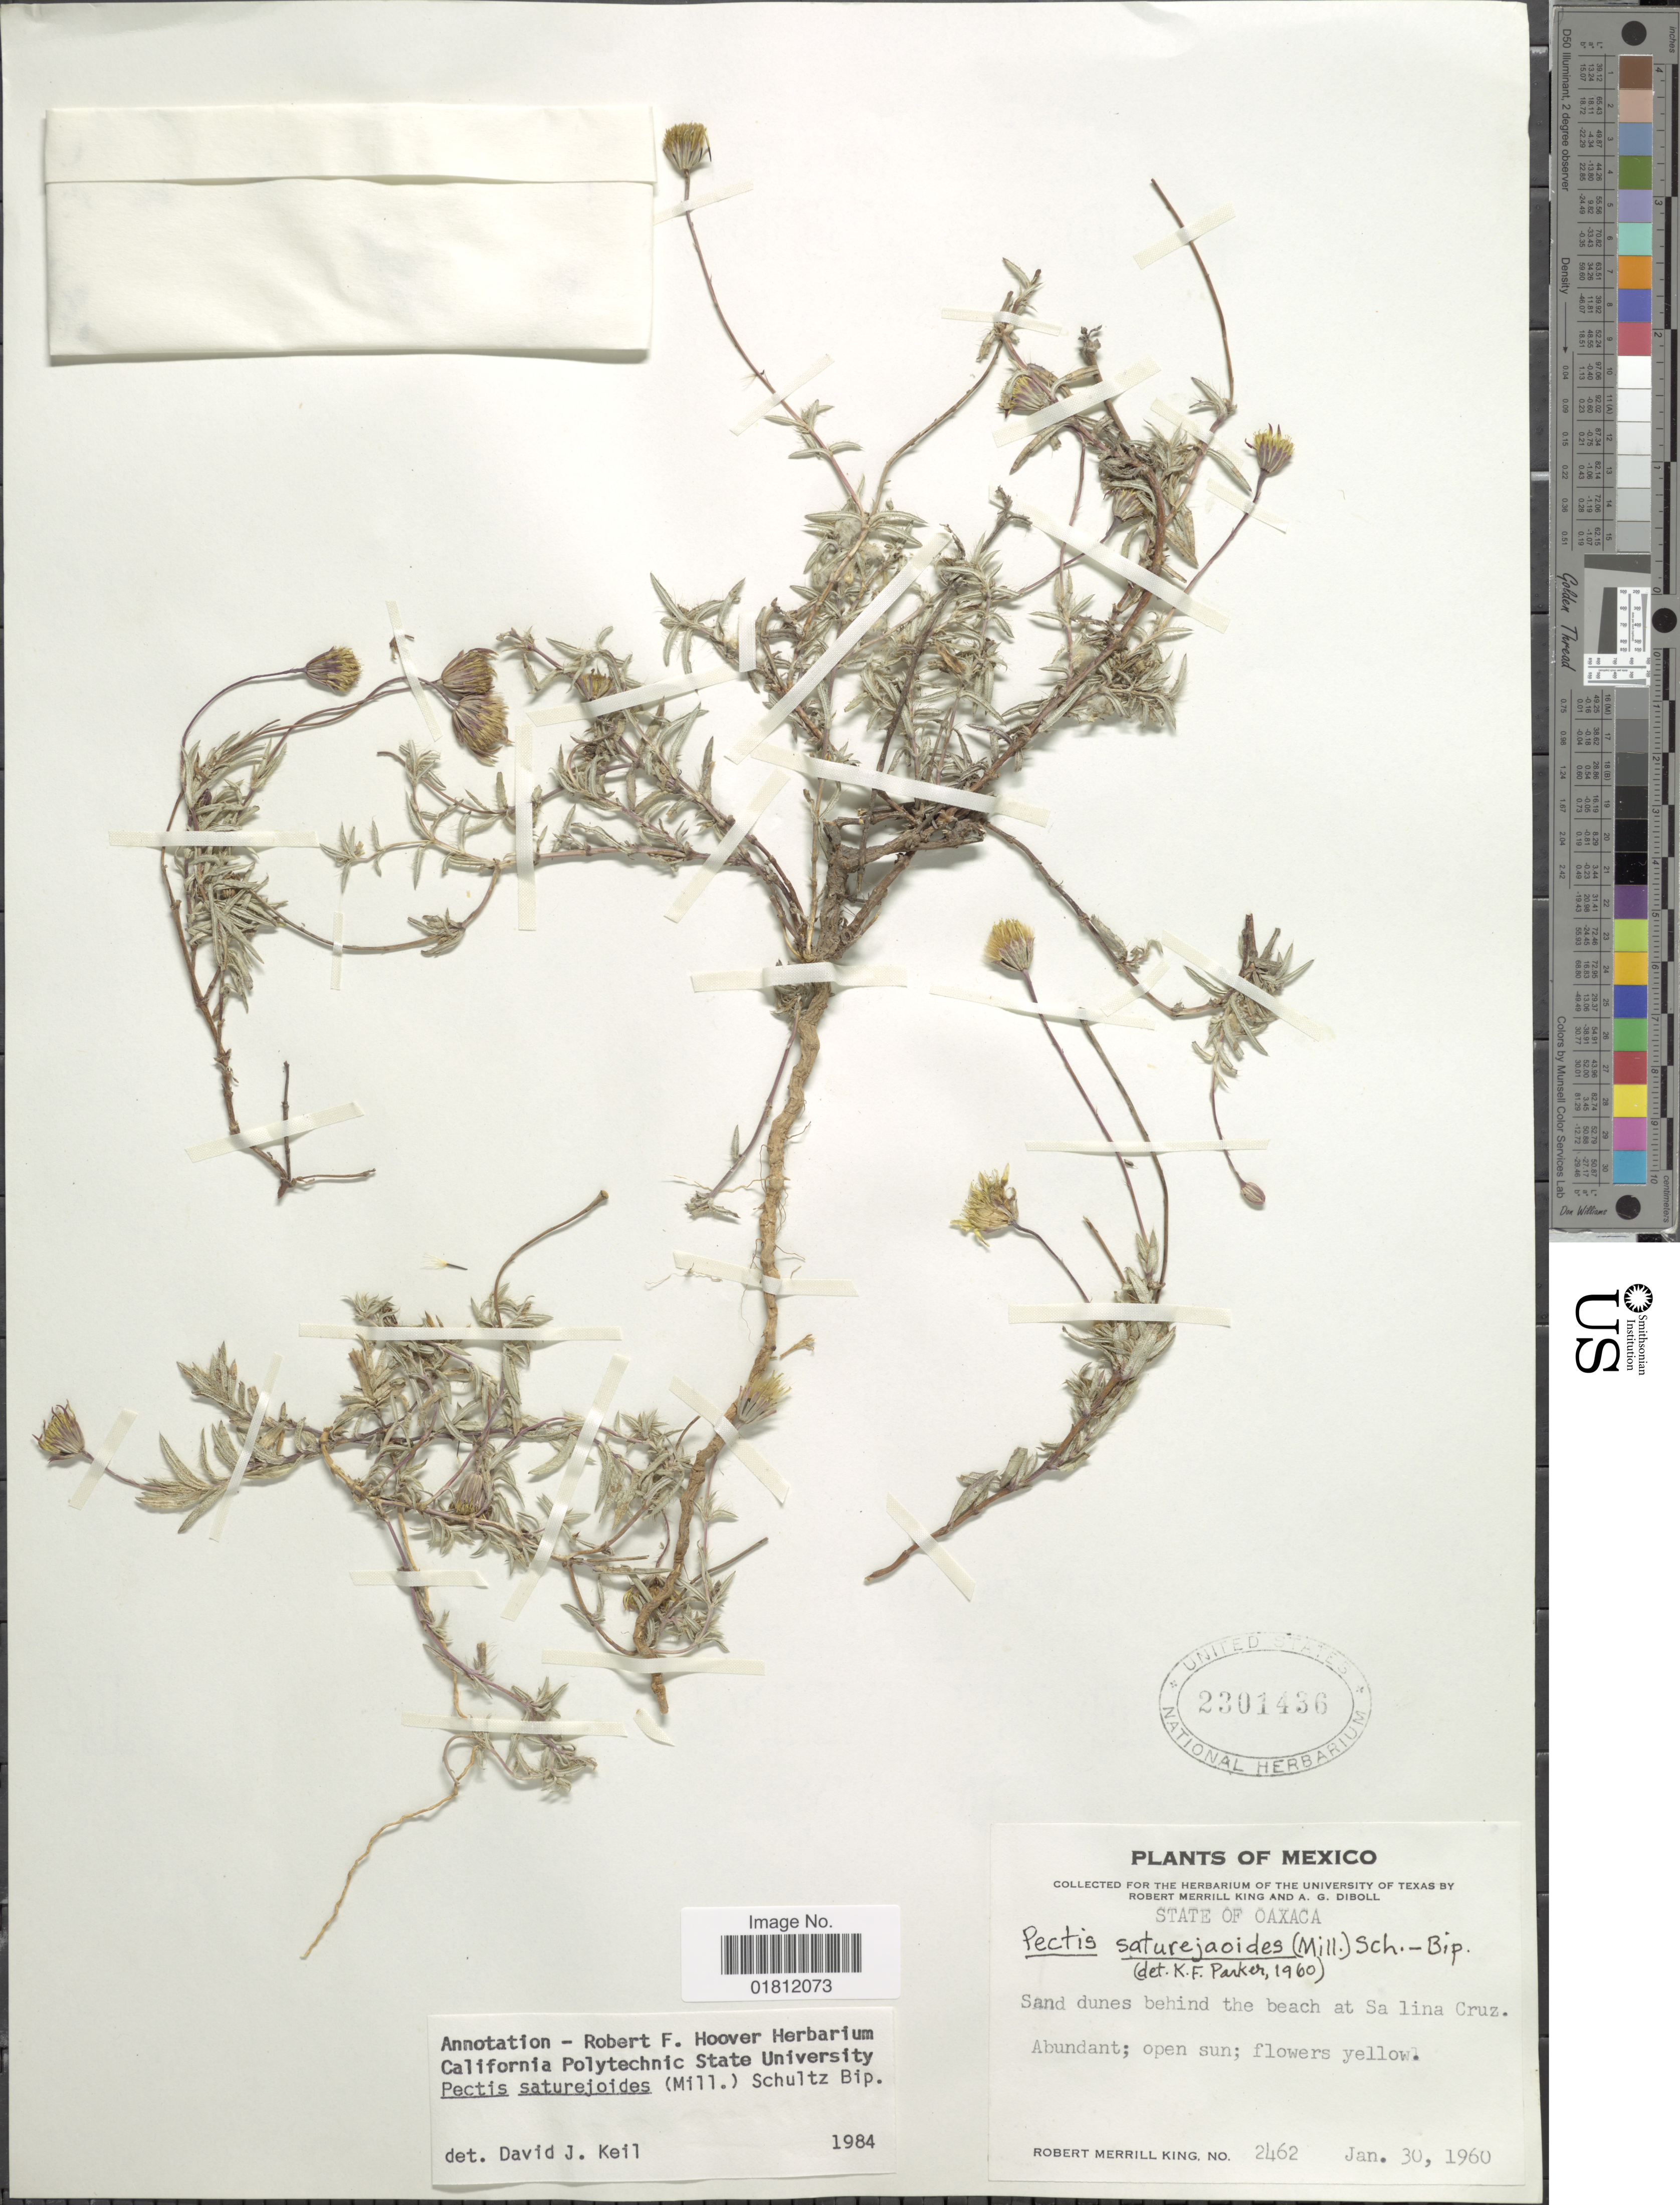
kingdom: Plantae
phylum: Tracheophyta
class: Magnoliopsida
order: Asterales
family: Asteraceae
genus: Pectis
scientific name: Pectis saturejoides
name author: (Mill.) Sch. Bip.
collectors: R. M. King & A. Diboll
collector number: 2462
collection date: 1960-01-30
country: Mexico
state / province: Oaxaca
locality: State of Oaxaca. Sand dunes behind the beach at Sa lina Cruz.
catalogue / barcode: US 2301436